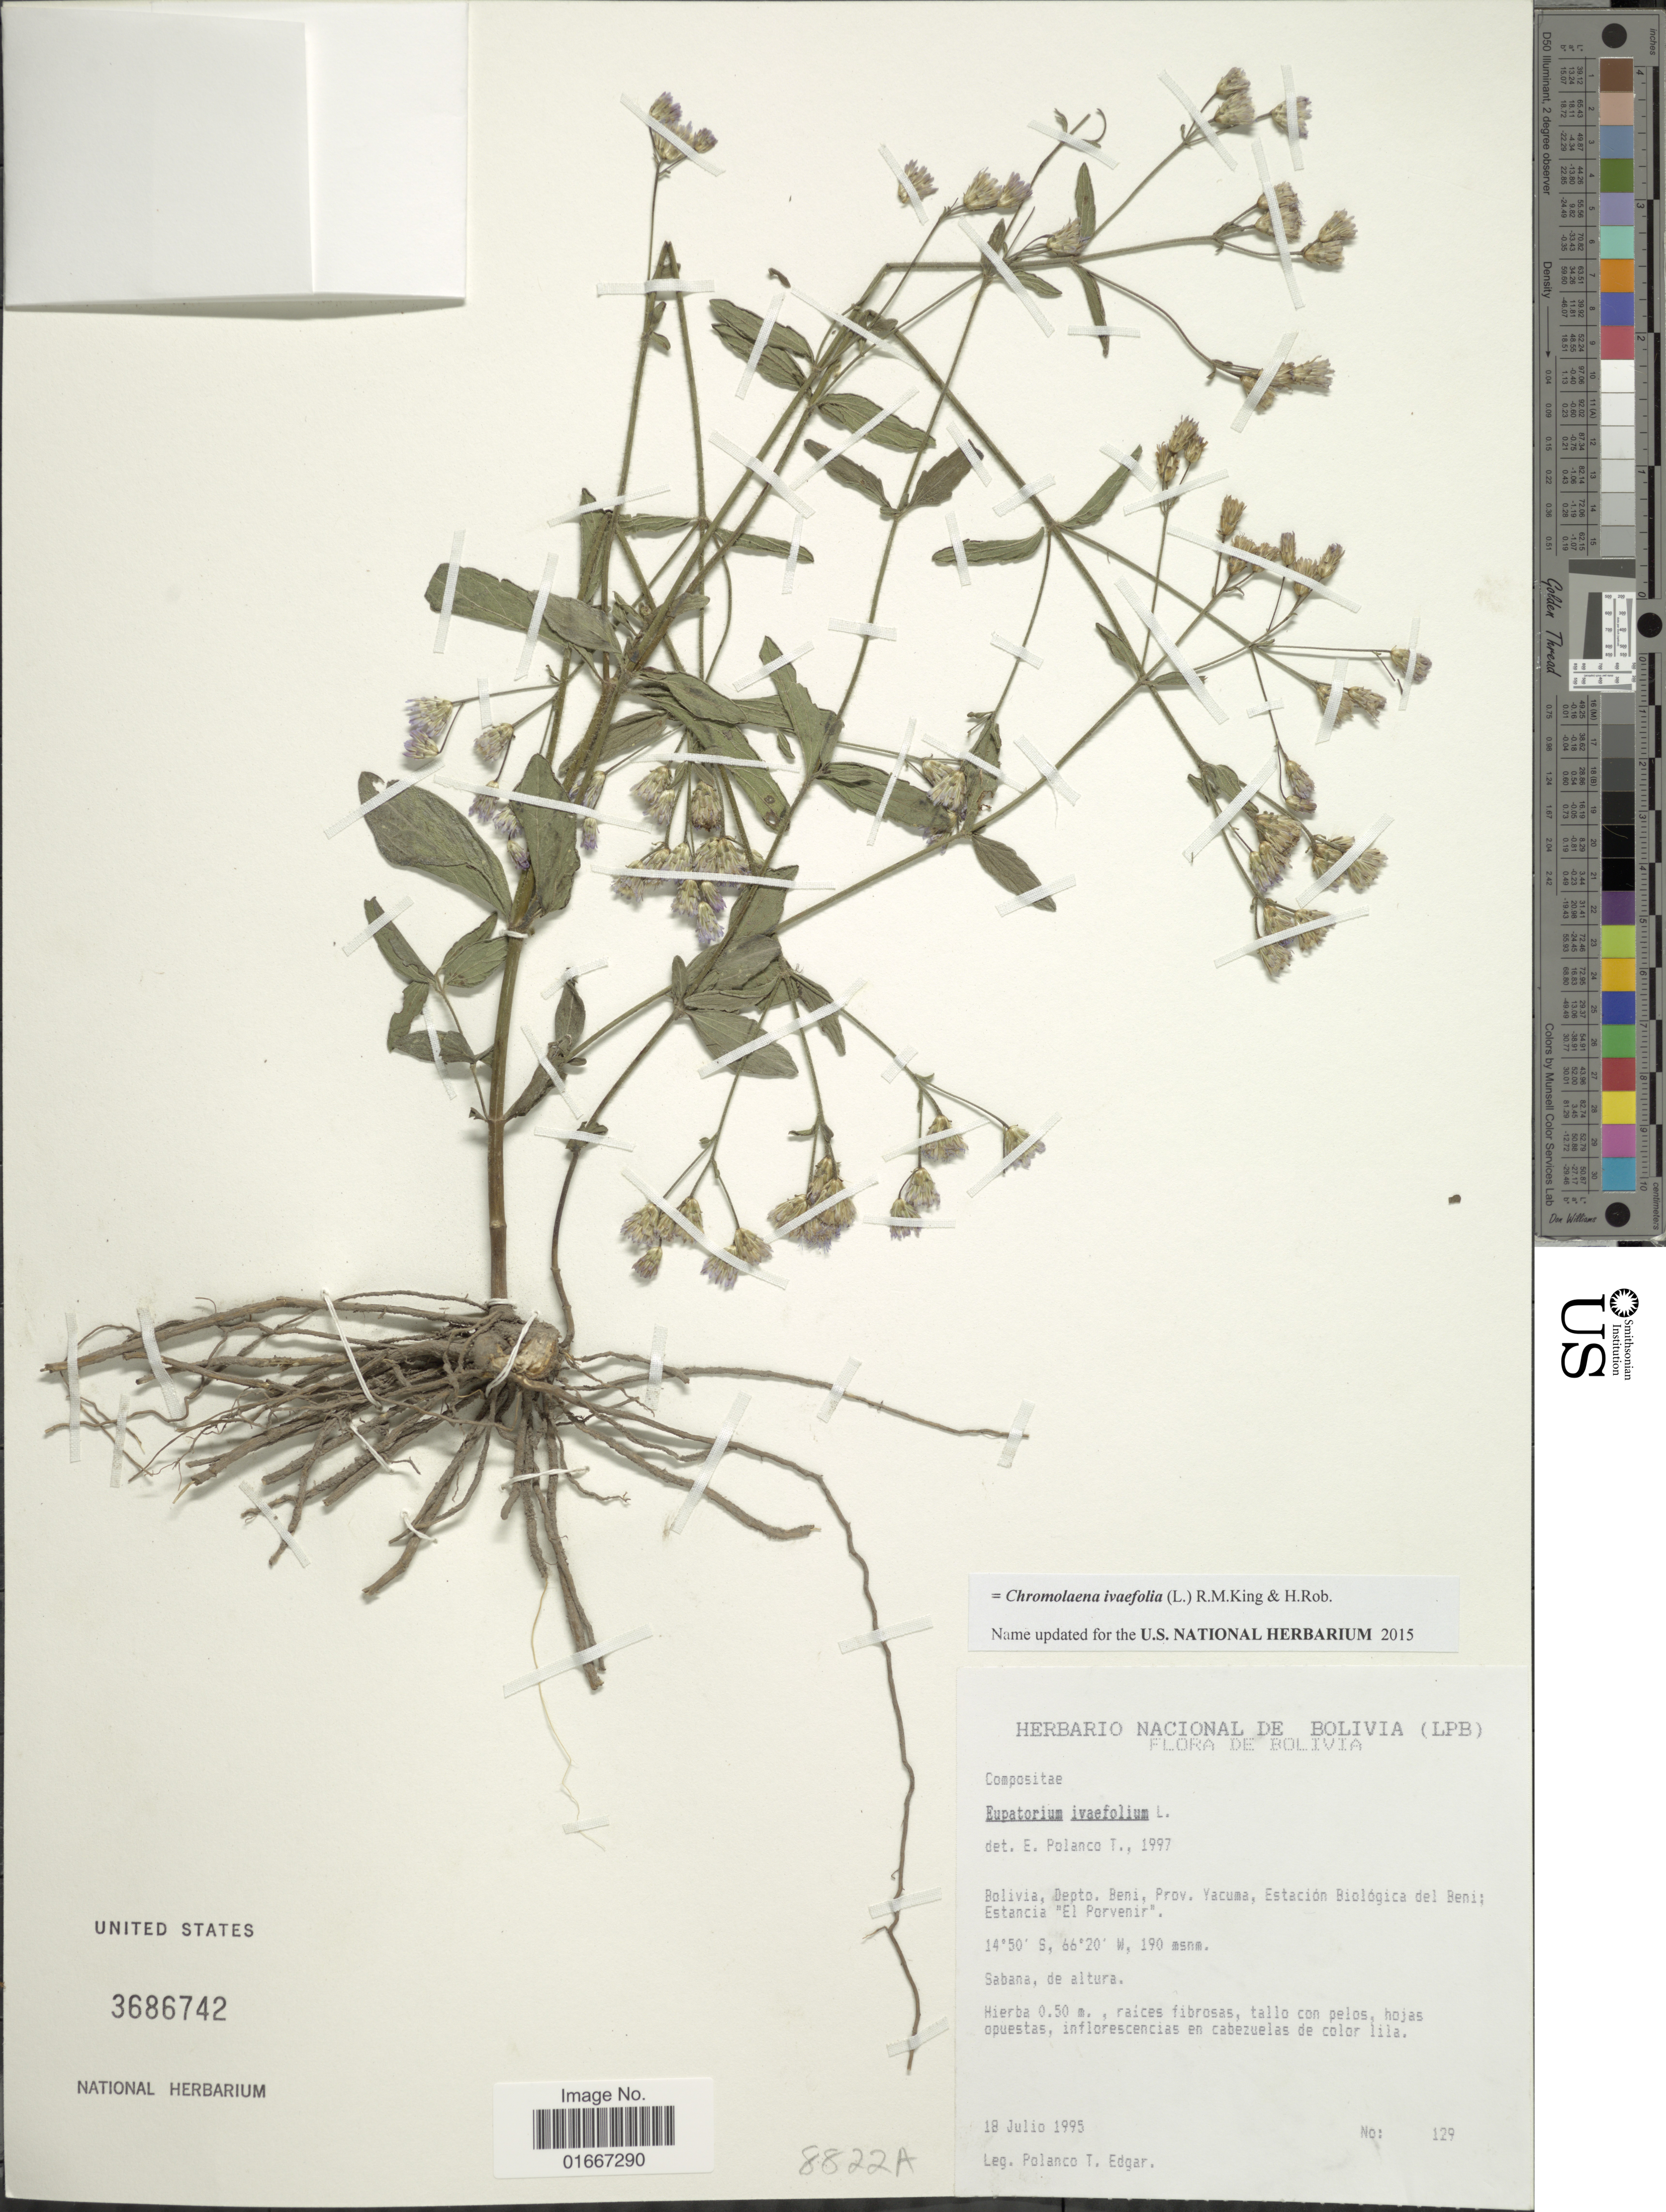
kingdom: Plantae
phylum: Tracheophyta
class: Magnoliopsida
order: Asterales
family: Asteraceae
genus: Chromolaena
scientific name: Chromolaena ivaefolia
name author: (L.) R.M. King & H. Rob.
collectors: P. Edgar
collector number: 129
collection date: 1995-07-18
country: Bolivia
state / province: Beni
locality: Prov. Yacuma, Estacion Biologica del Beni; Estancia "El Porvenir"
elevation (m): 190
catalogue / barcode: US 3686742